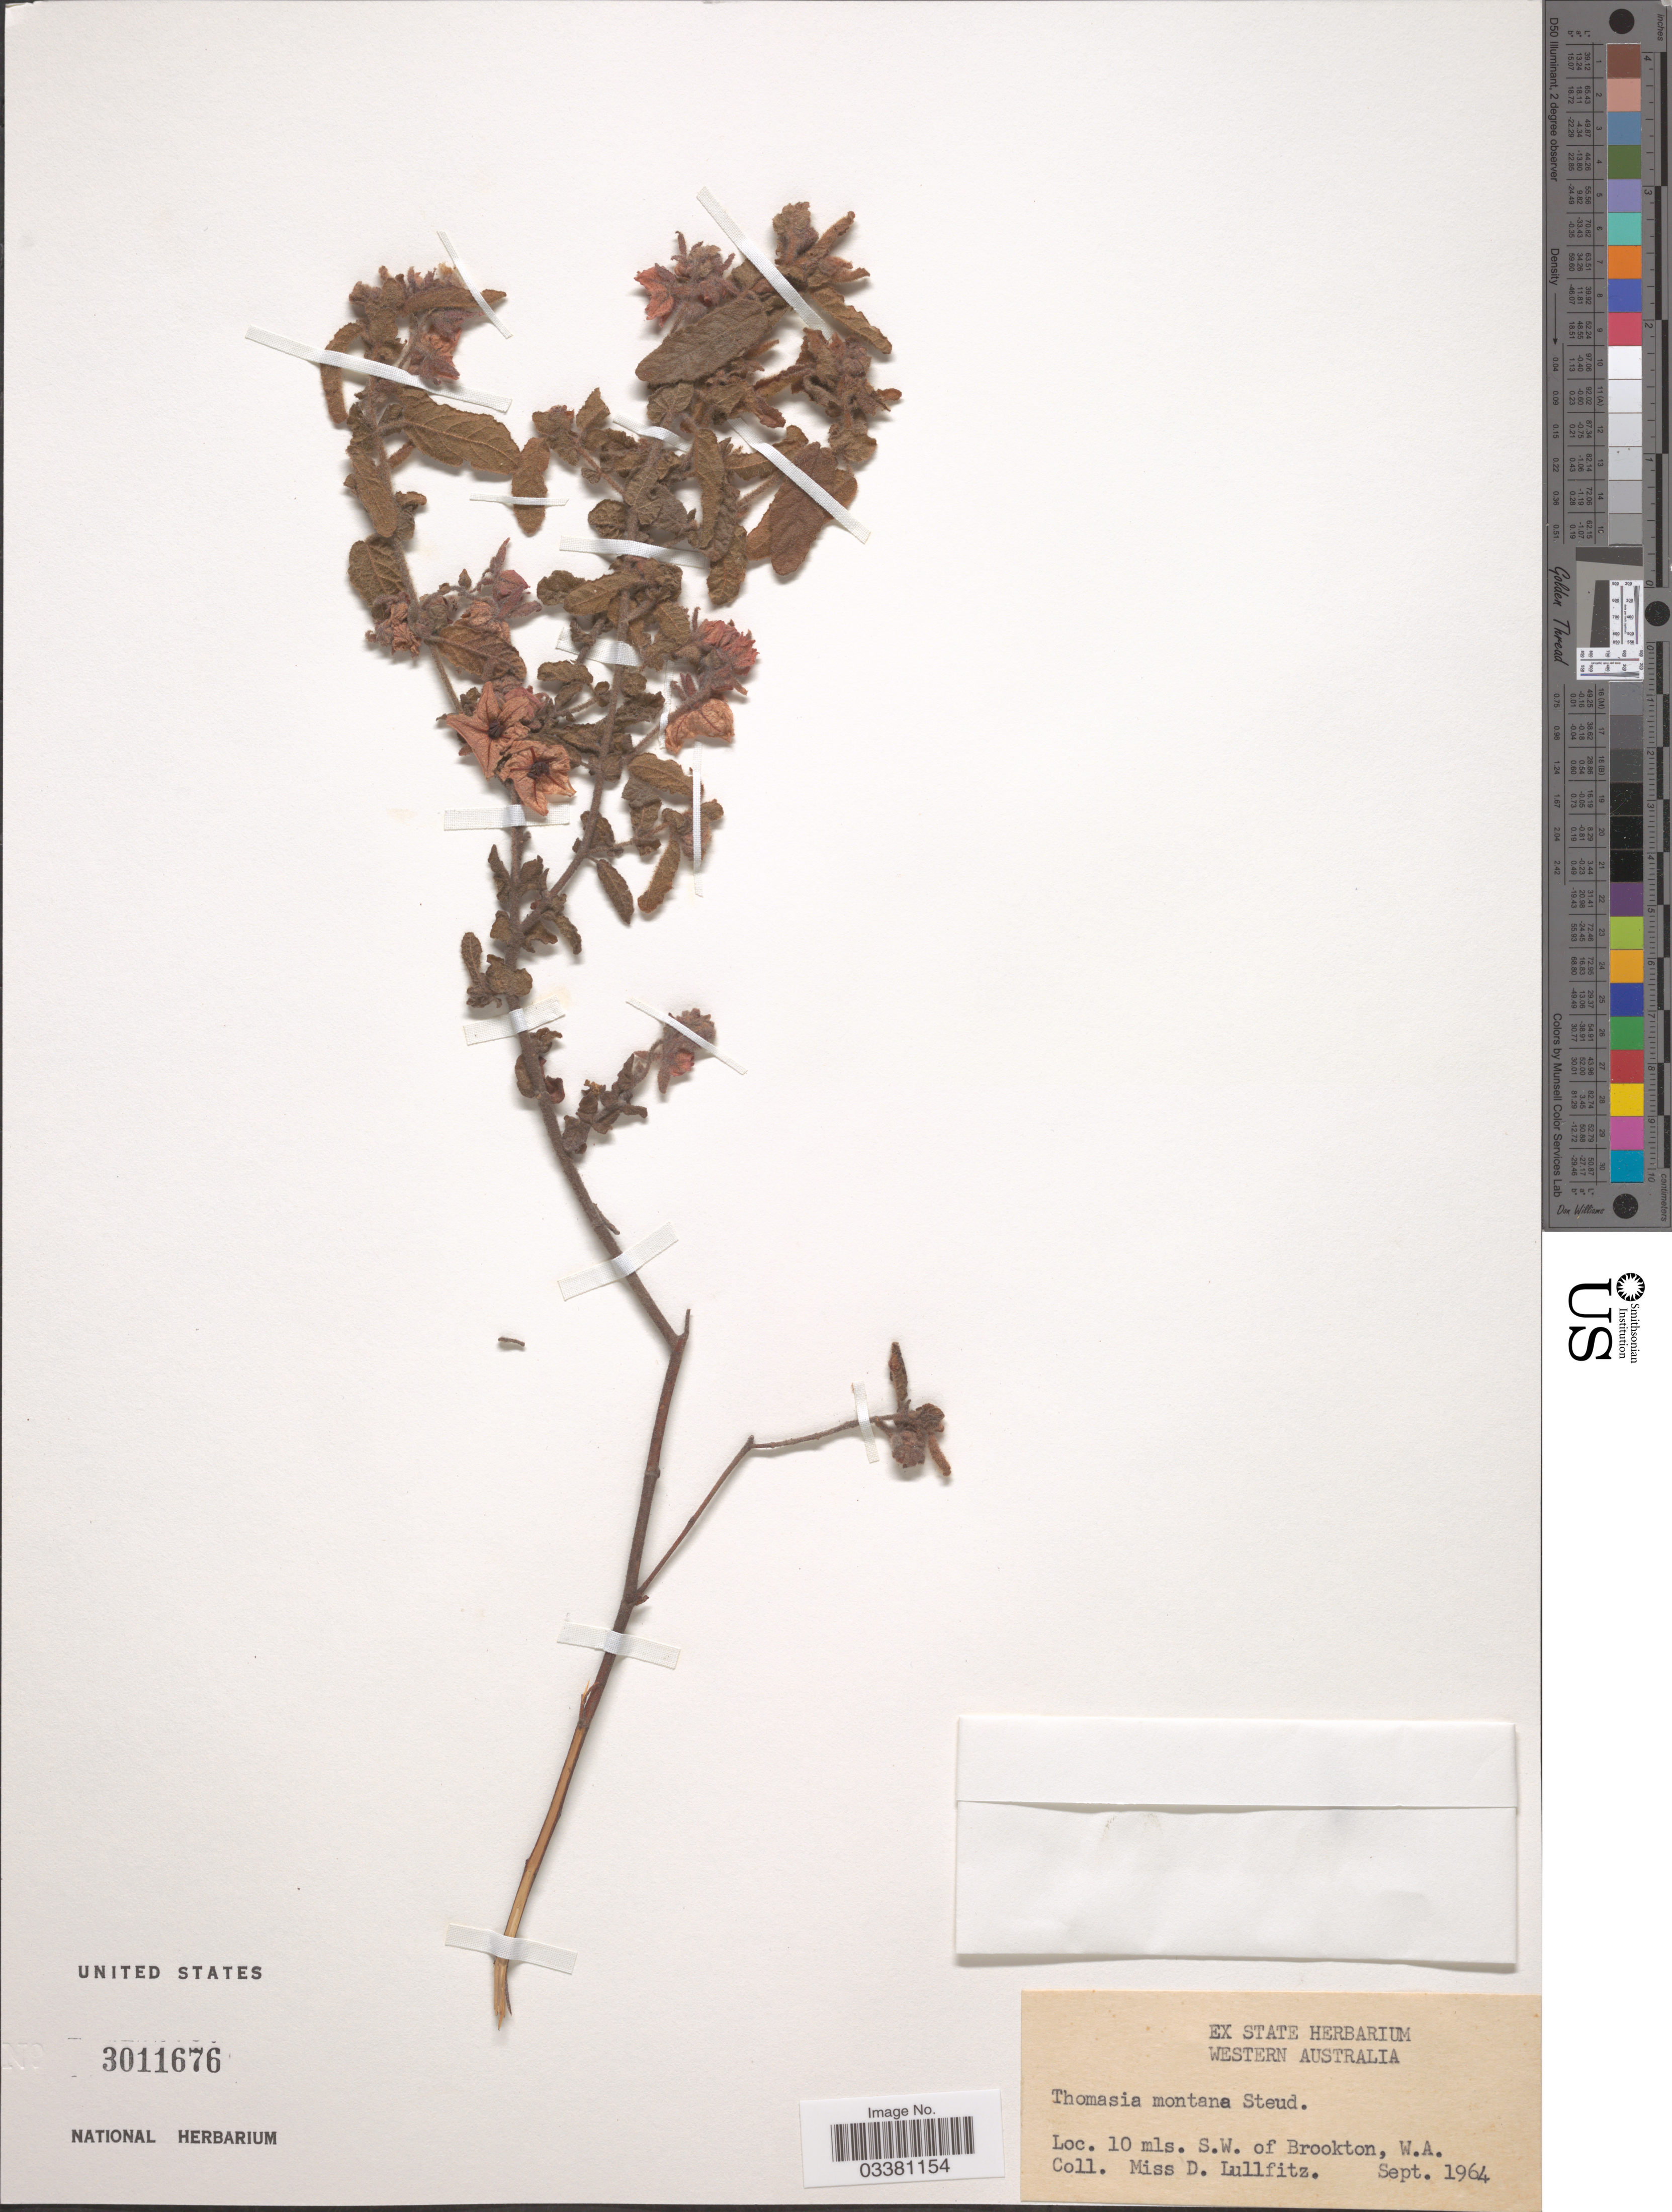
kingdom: Plantae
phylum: Tracheophyta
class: Magnoliopsida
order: Malvales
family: Malvaceae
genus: Thomasia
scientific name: Thomasia montana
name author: Steud.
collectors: D. Lullfitz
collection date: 1964-09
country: Australia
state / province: Western Australia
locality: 10 mls. S.W. of Brookton.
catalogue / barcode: US 3011676